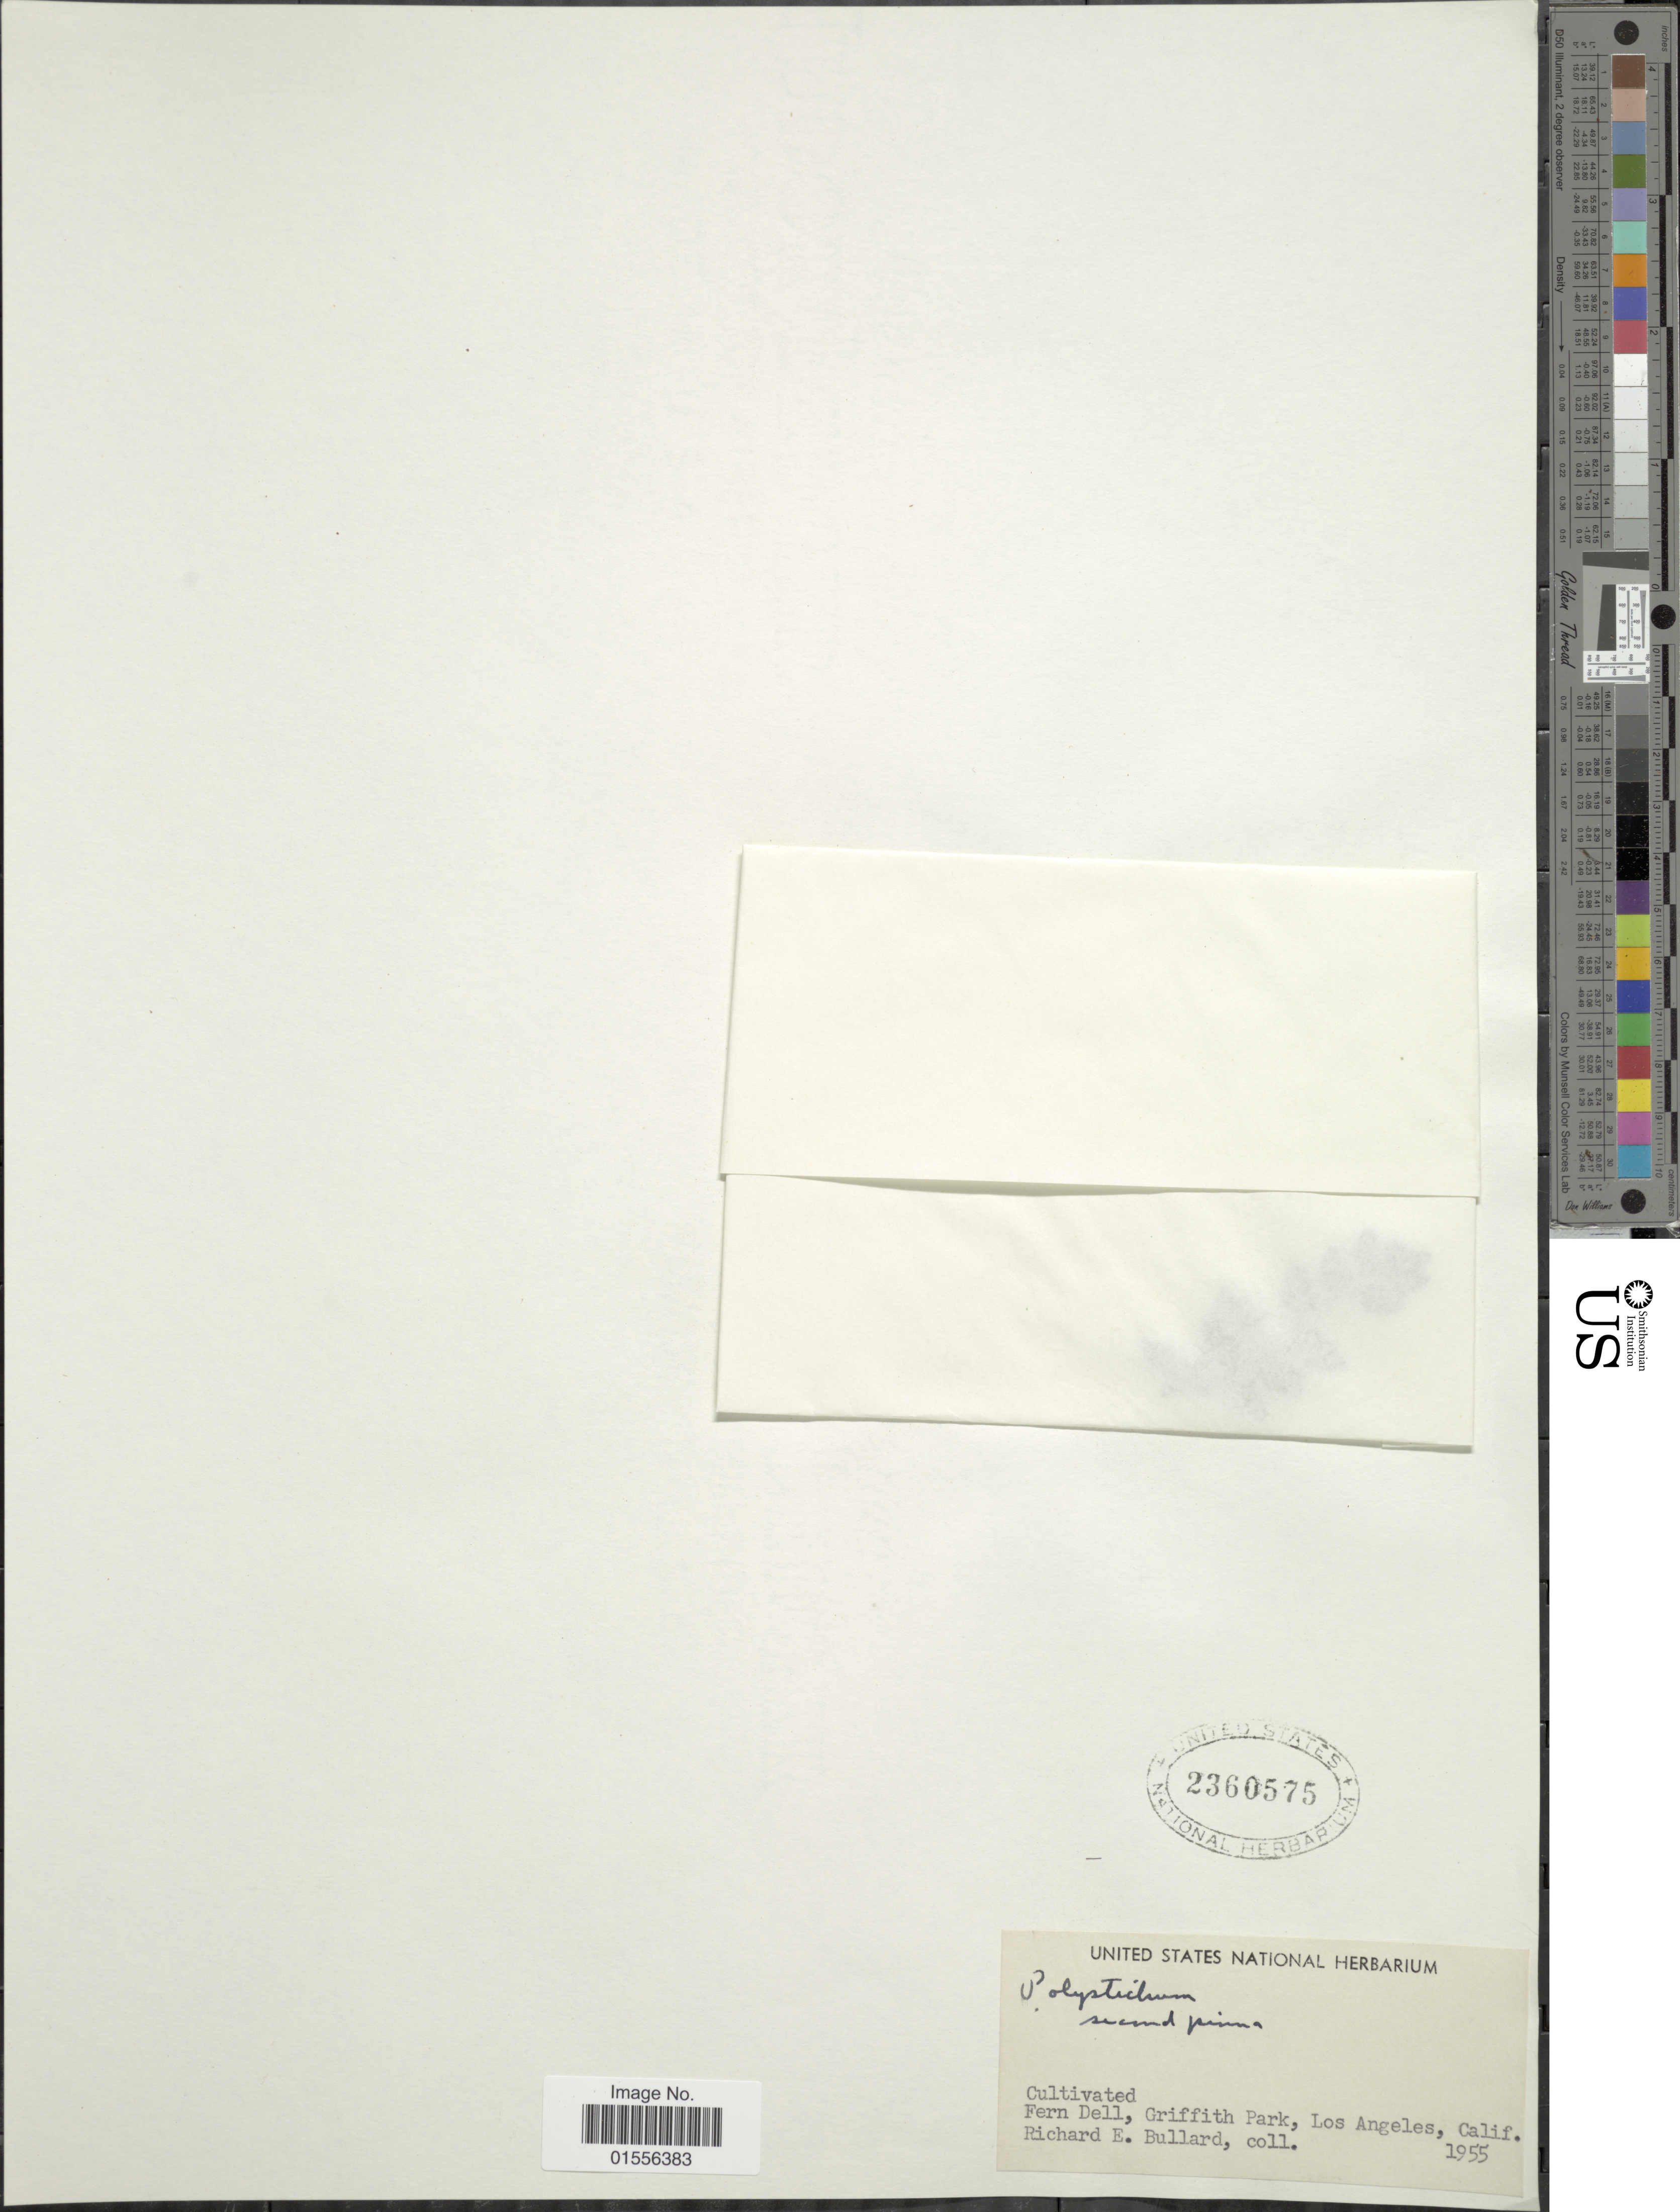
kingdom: Plantae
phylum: Tracheophyta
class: Polypodiopsida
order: Polypodiales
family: Dryopteridaceae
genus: Polystichum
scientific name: Polystichum sp.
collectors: R. Bullard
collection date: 1955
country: United States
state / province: California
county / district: Los Angeles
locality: Fern Dell, Griffith Park, Los Angeles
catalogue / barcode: US 2360575